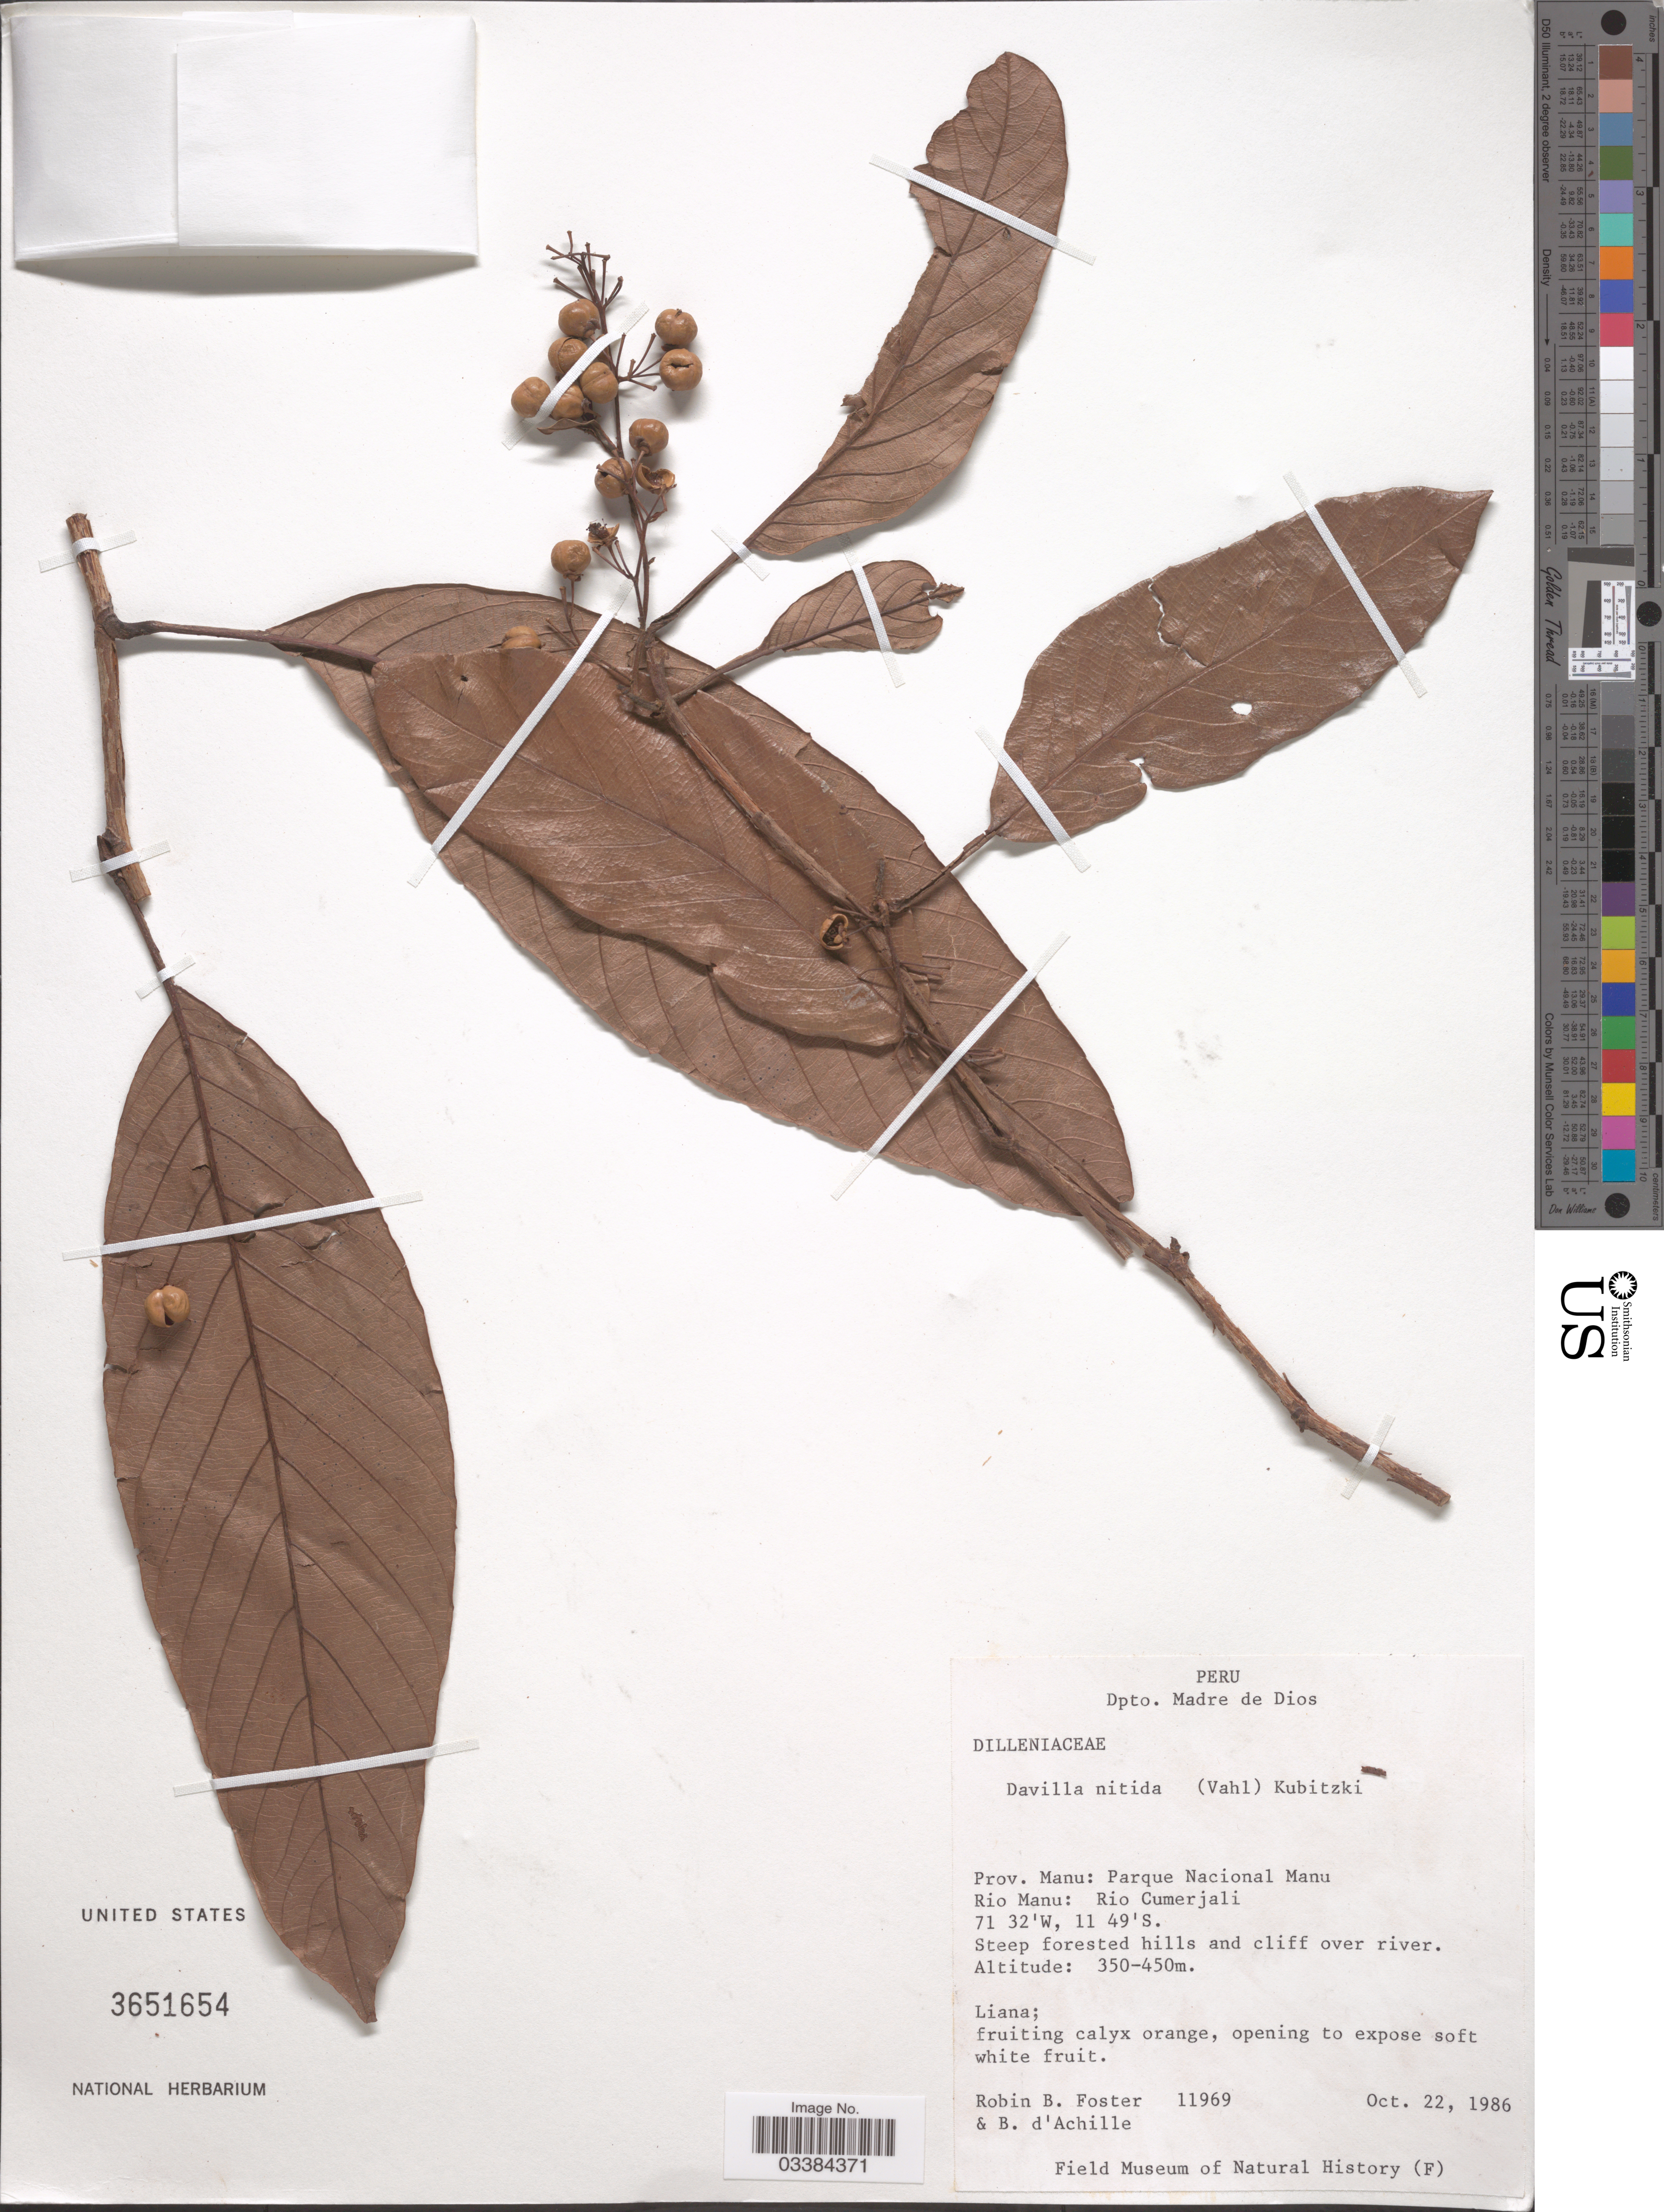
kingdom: Plantae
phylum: Tracheophyta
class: Magnoliopsida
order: Dilleniales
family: Dilleniaceae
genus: Davilla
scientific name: Davilla nitida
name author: (Vahl) Kubitzki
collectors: R. B. Foster & B. d'Achille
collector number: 11969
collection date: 1986-10-22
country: Peru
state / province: Madre de Dios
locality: Dpto. Madre de Dios, Prov. Manu: Parque Nacional Manu. Rio Manu: Rio Cumerjali.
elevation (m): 350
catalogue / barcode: US 3651654